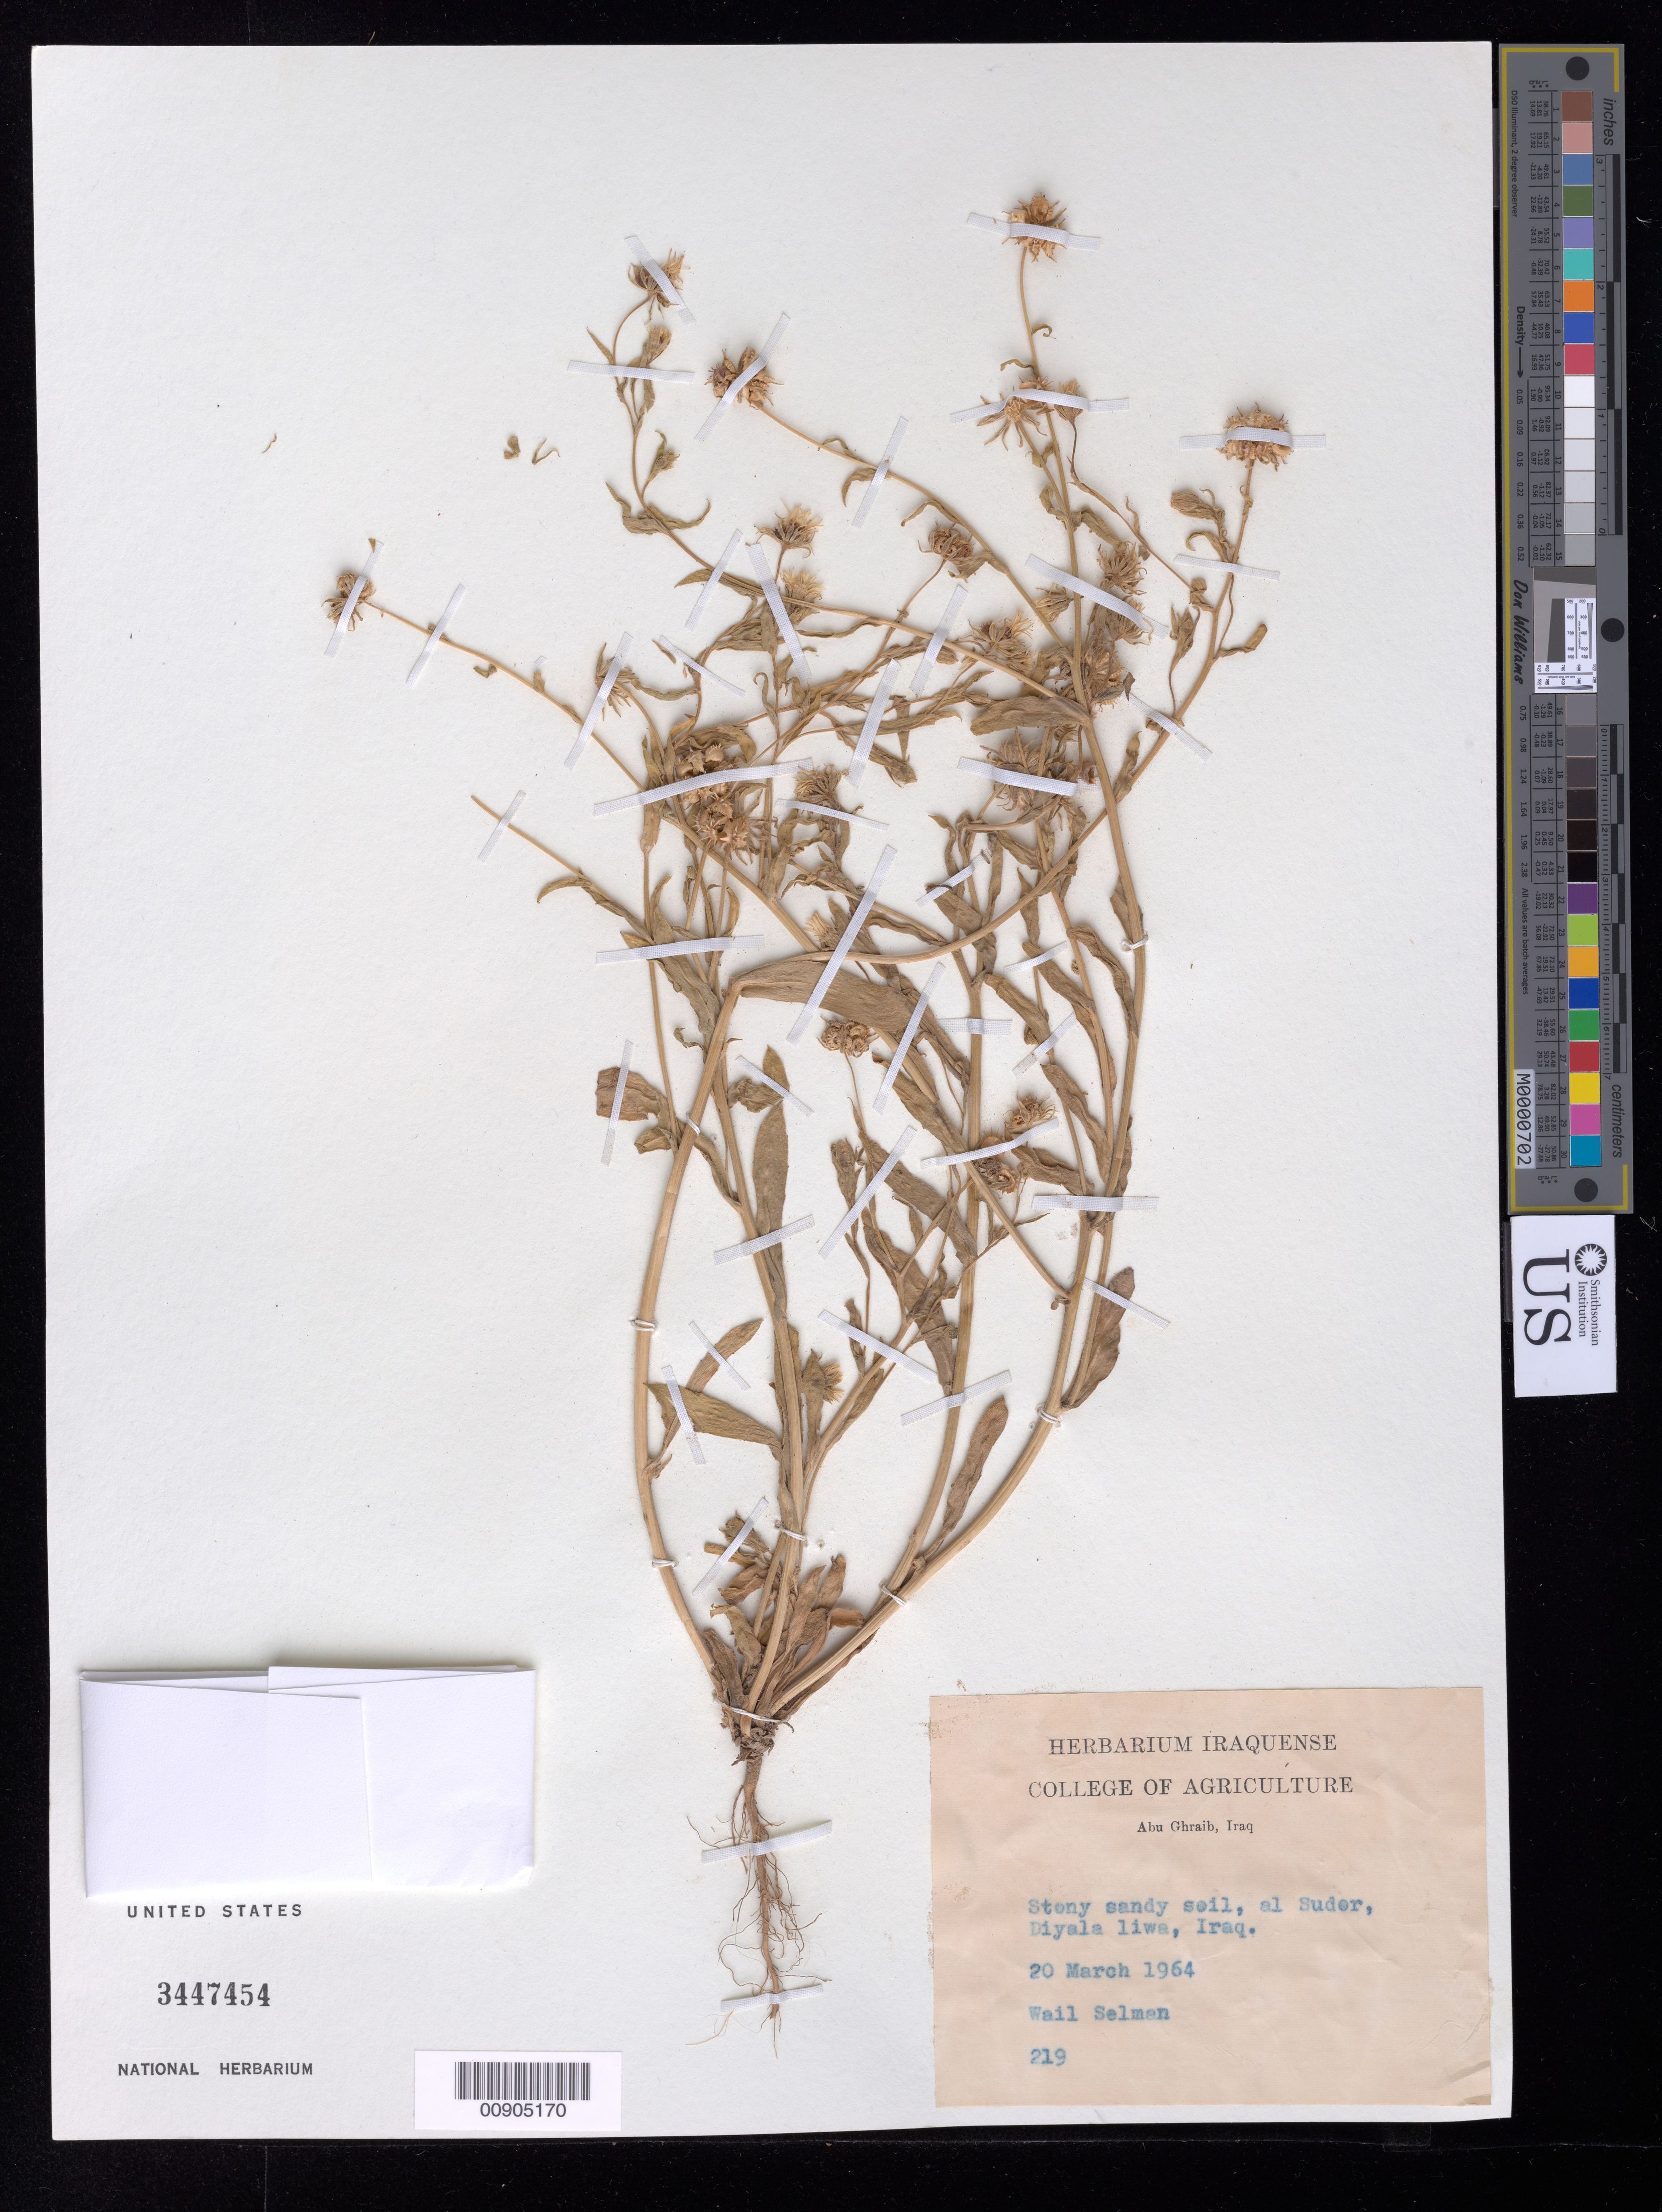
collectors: W. Selman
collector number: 219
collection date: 1964-03-20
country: Iraq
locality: Abu Ghraib, Sandy stony soil, al Suder, Diyala Liwa, Iraq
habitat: Stony sandy soil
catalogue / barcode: US 3447454